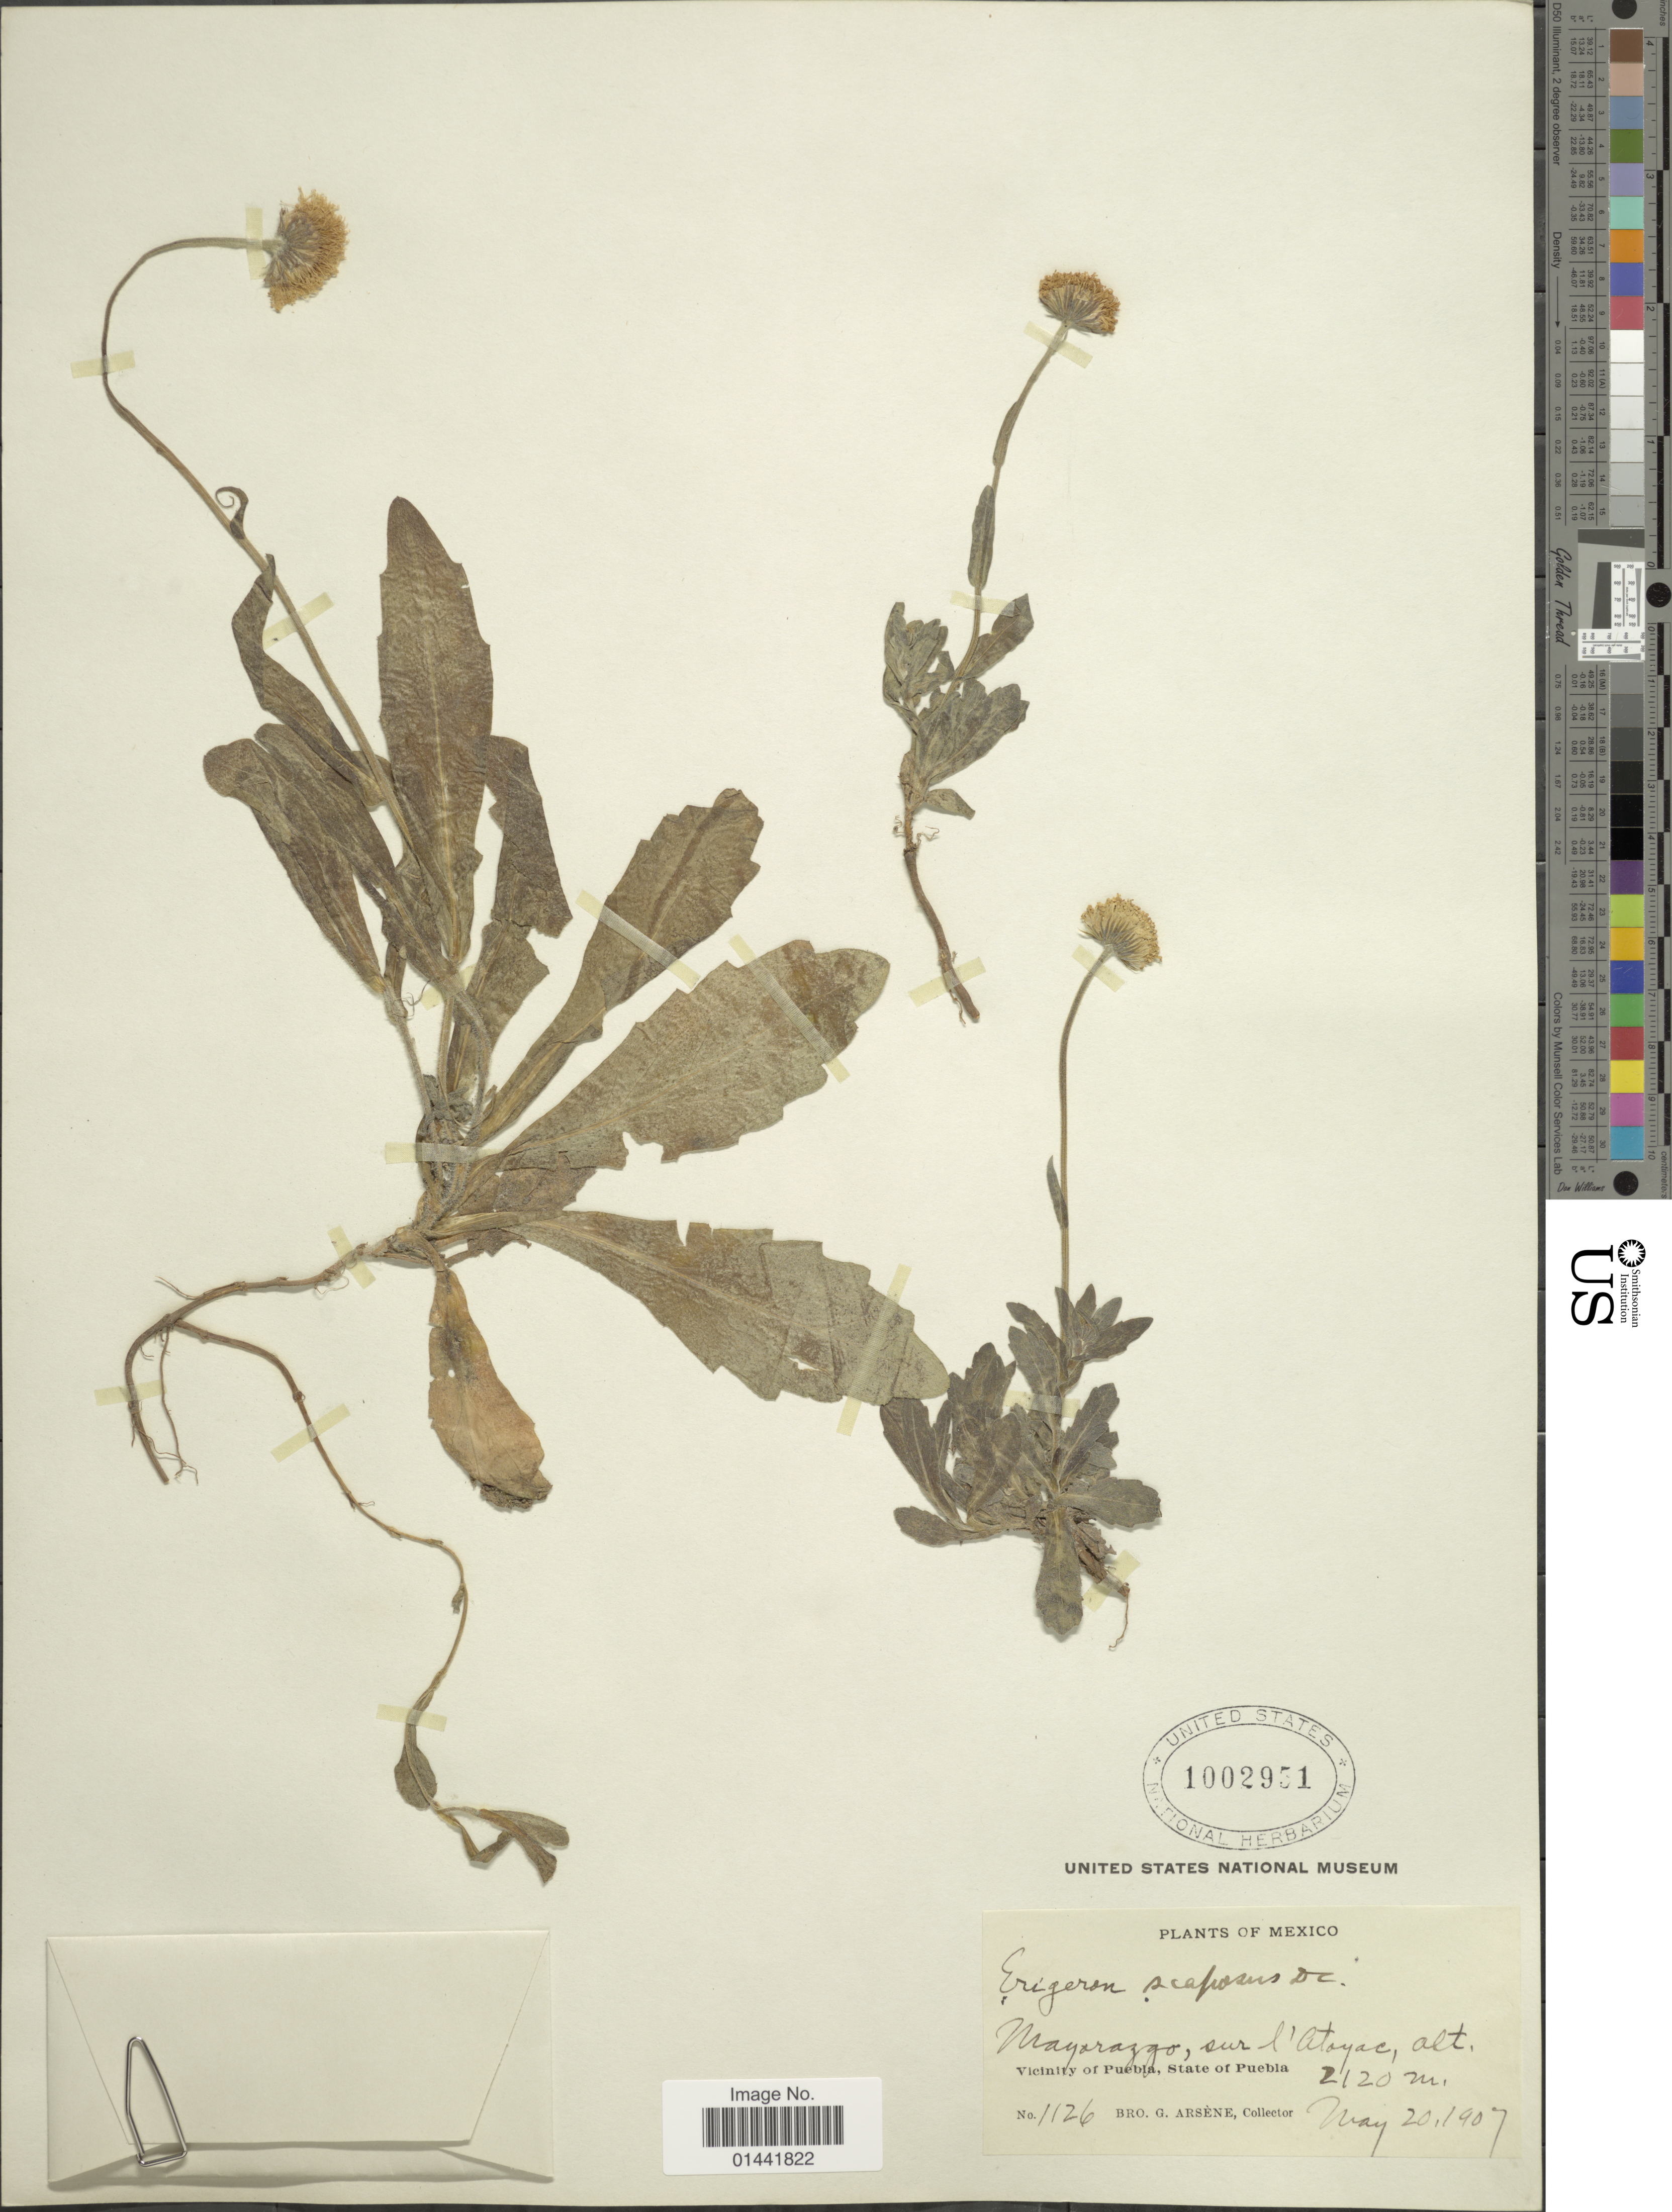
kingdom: Plantae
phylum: Tracheophyta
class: Magnoliopsida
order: Asterales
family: Asteraceae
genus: Erigeron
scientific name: Erigeron scaposus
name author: DC.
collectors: Bro. G. Arsène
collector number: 1126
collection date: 1907-05-20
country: Mexico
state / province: Puebla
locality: Mayarazgo, sur l'Atoyac, Vicinity of Puebla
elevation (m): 2120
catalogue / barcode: US 1002951